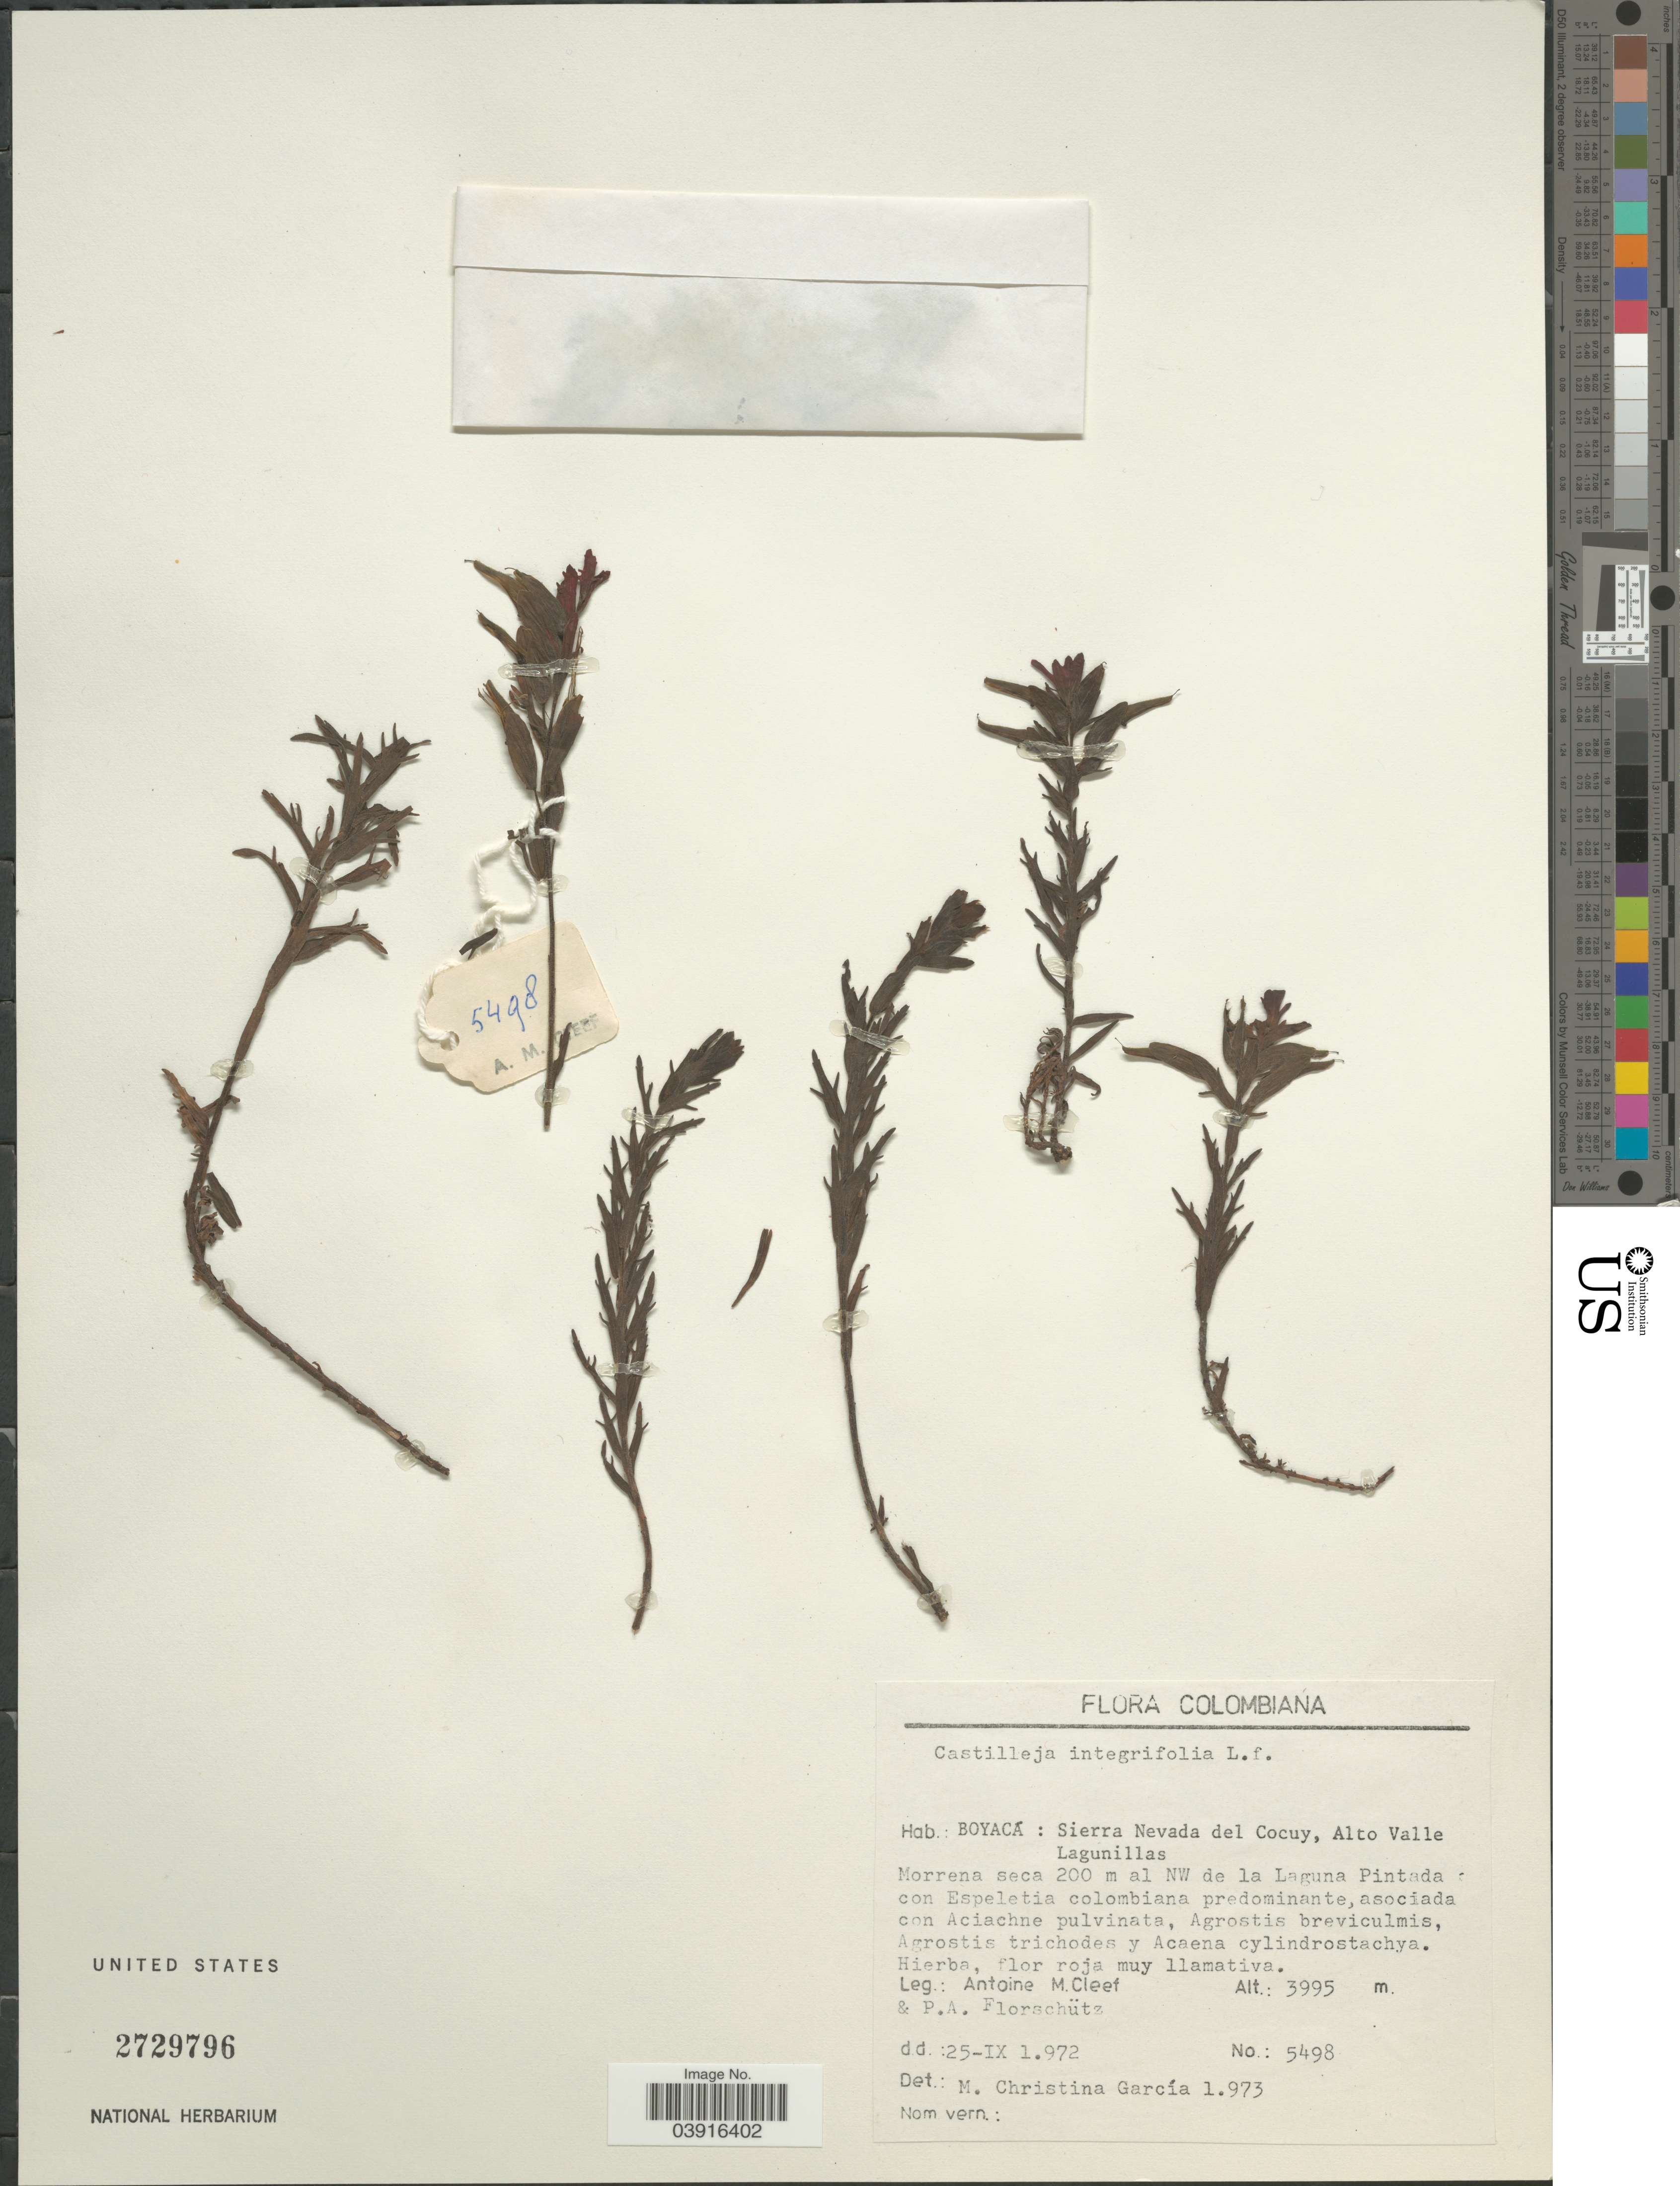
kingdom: Plantae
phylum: Tracheophyta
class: Magnoliopsida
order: Lamiales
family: Orobanchaceae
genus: Castilleja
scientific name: Castilleja integrifolia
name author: L. f.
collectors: A. M. Cleef & P. Florschütz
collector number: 5498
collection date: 1972-09-25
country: Colombia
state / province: Boyacá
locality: Sierra Nevada del Cocuy, Alto Valle Lagunillas. Morrena seca 200 m al NW de la Laguna Pintada.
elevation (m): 3995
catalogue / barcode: US 2729796